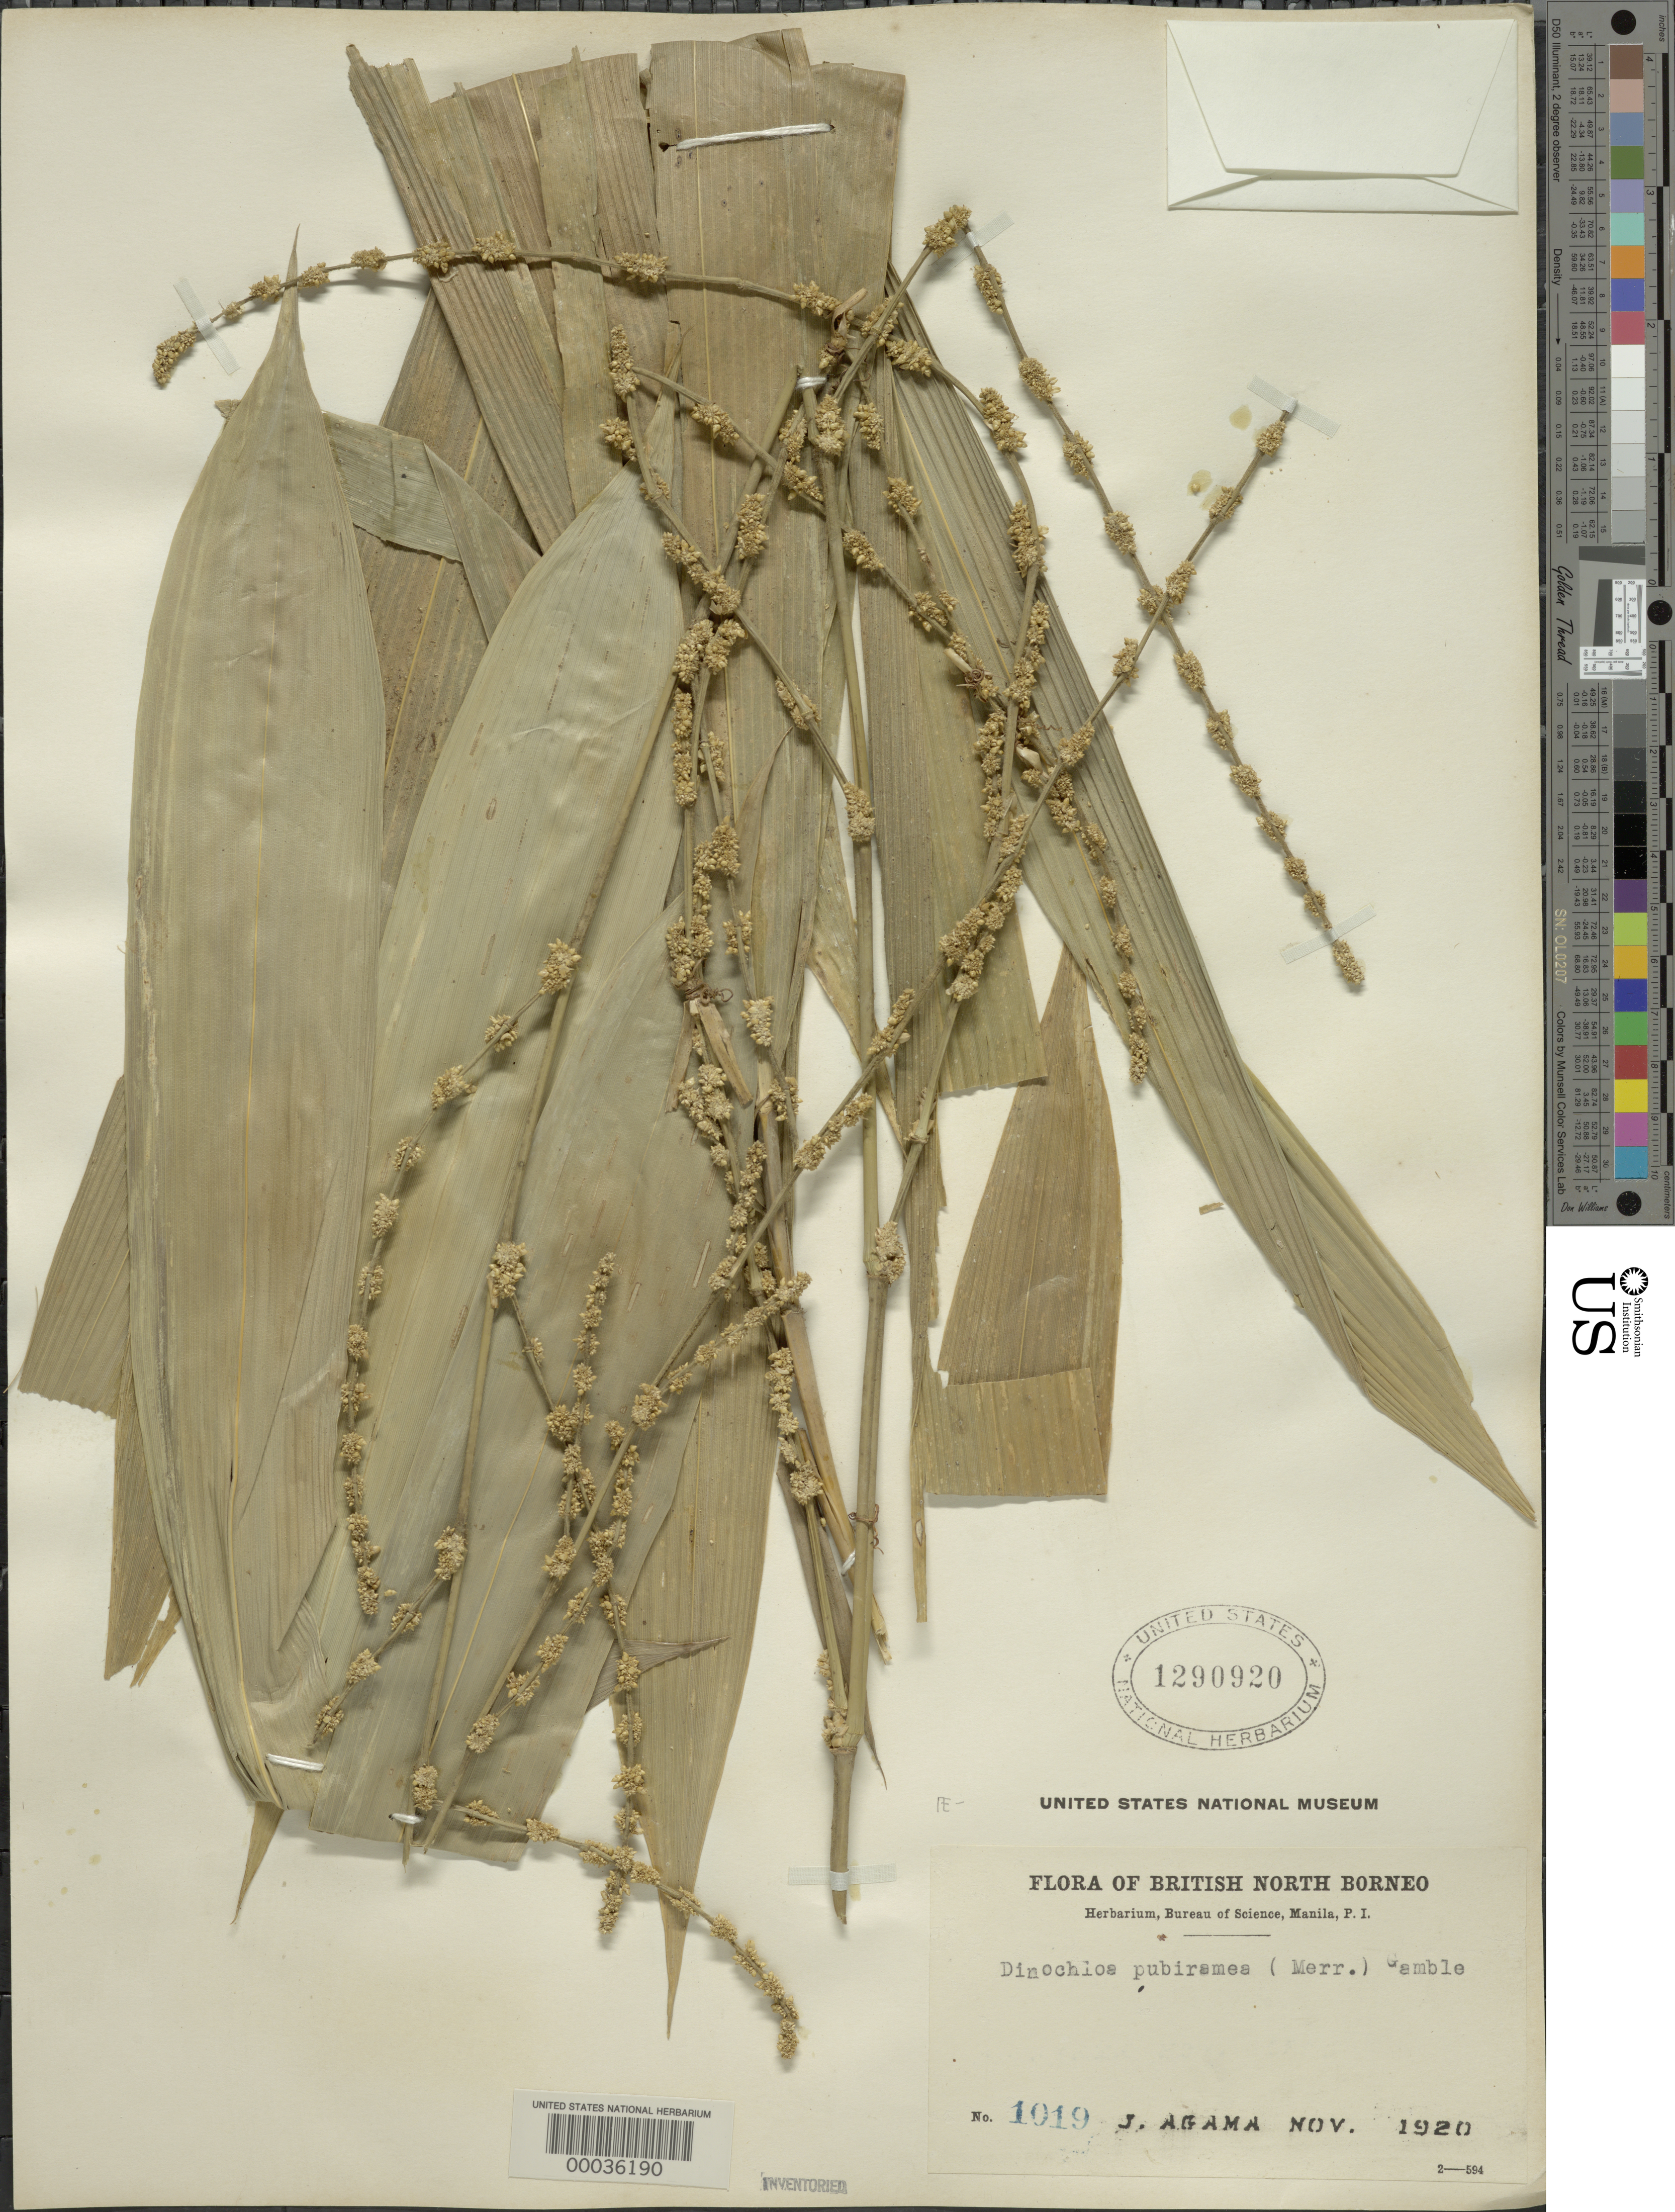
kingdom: Plantae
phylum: Tracheophyta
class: Liliopsida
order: Poales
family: Poaceae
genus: Dinochloa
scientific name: Dinochloa pubiramea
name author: Merr. ex Gamble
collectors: J. Agama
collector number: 1019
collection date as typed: Nov 1920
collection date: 1920-11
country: Malaysia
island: Borneo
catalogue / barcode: US 1290920